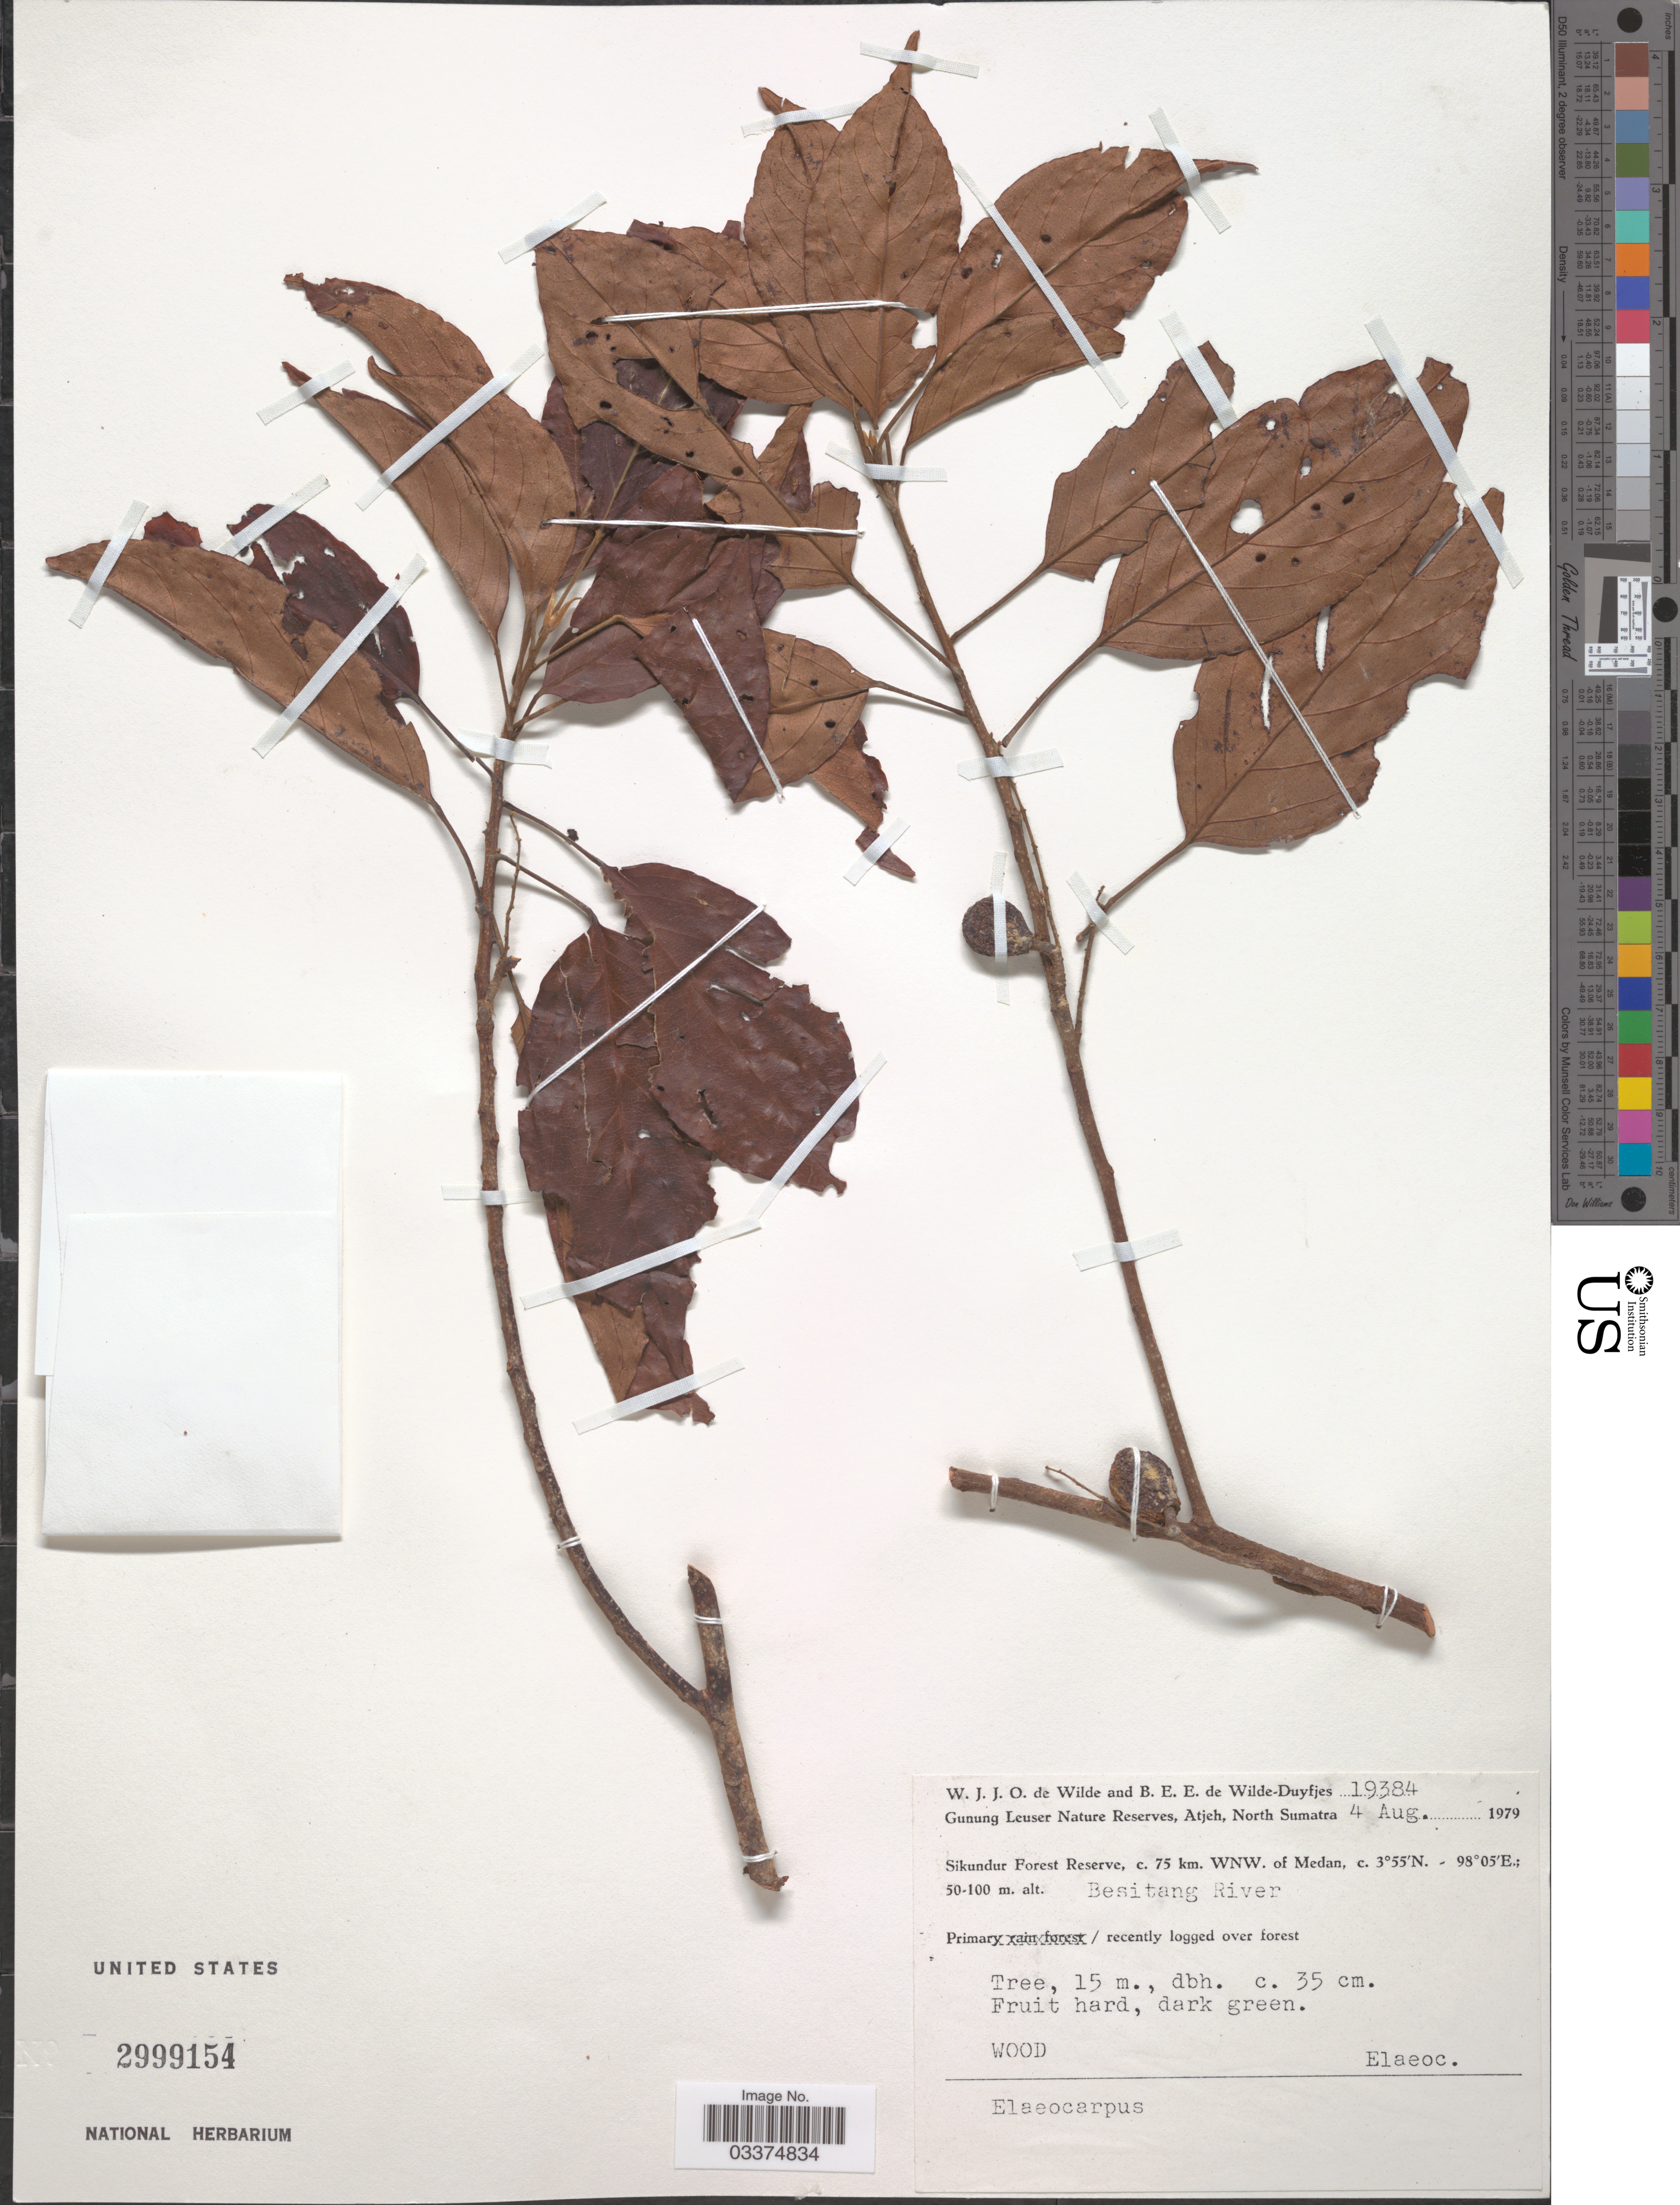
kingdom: Plantae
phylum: Tracheophyta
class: Magnoliopsida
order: Oxalidales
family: Elaeocarpaceae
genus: Elaeocarpus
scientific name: Elaeocarpus sp.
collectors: W. J. de Wilde & B. E. de Wilde-Duyfjes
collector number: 19384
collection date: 1979-08-04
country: Indonesia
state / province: Sumatra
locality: Gunung Leuser Nature Reserves, Atjeh, North Sumatra. Sikundur Forest Reserve, c. 75 km WNW. of Medan. Besitang River.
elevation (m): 50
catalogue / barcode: US 2999154